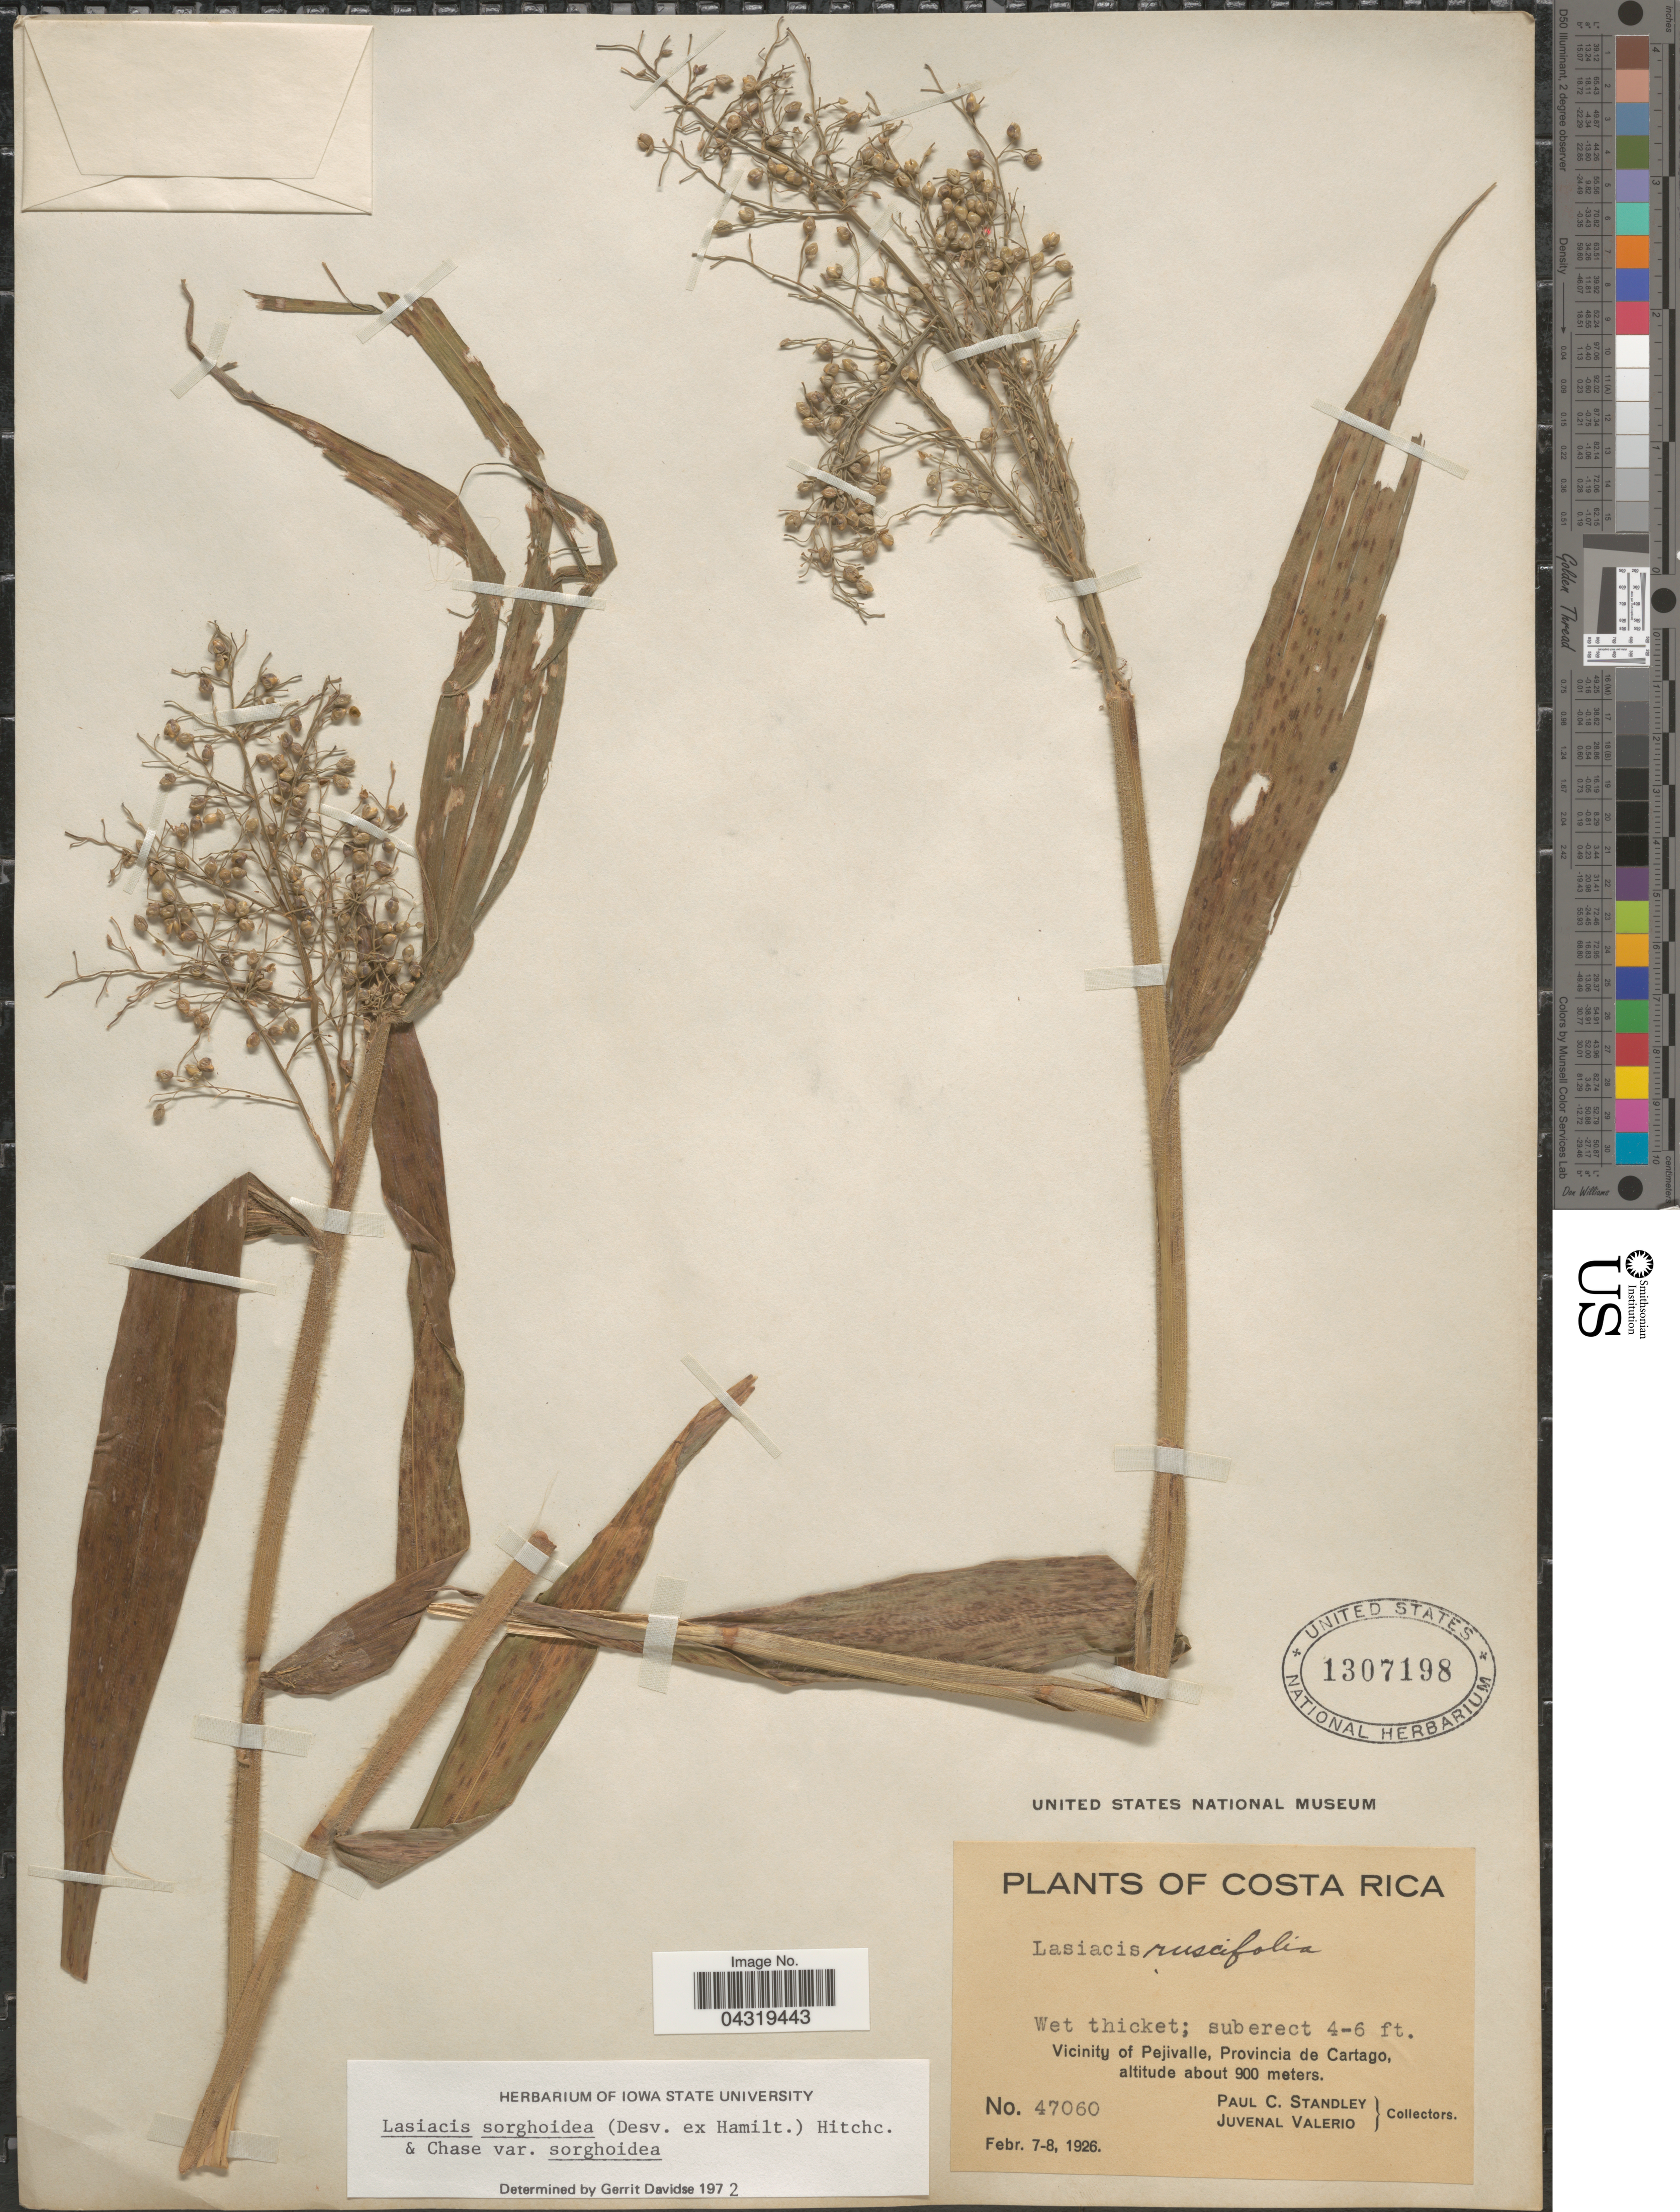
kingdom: Plantae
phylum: Tracheophyta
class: Liliopsida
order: Poales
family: Poaceae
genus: Lasiacis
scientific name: Lasiacis sorghoidea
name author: (Desv. ex Ham.) Hitchc. & Chase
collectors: P. C. Standley & J. Valerio R.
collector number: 47060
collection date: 1926-02-07/1926-02-08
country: Costa Rica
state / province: Cartago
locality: Wet thicket; Vicinity of Pejivalle.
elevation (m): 900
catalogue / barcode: US 1307198